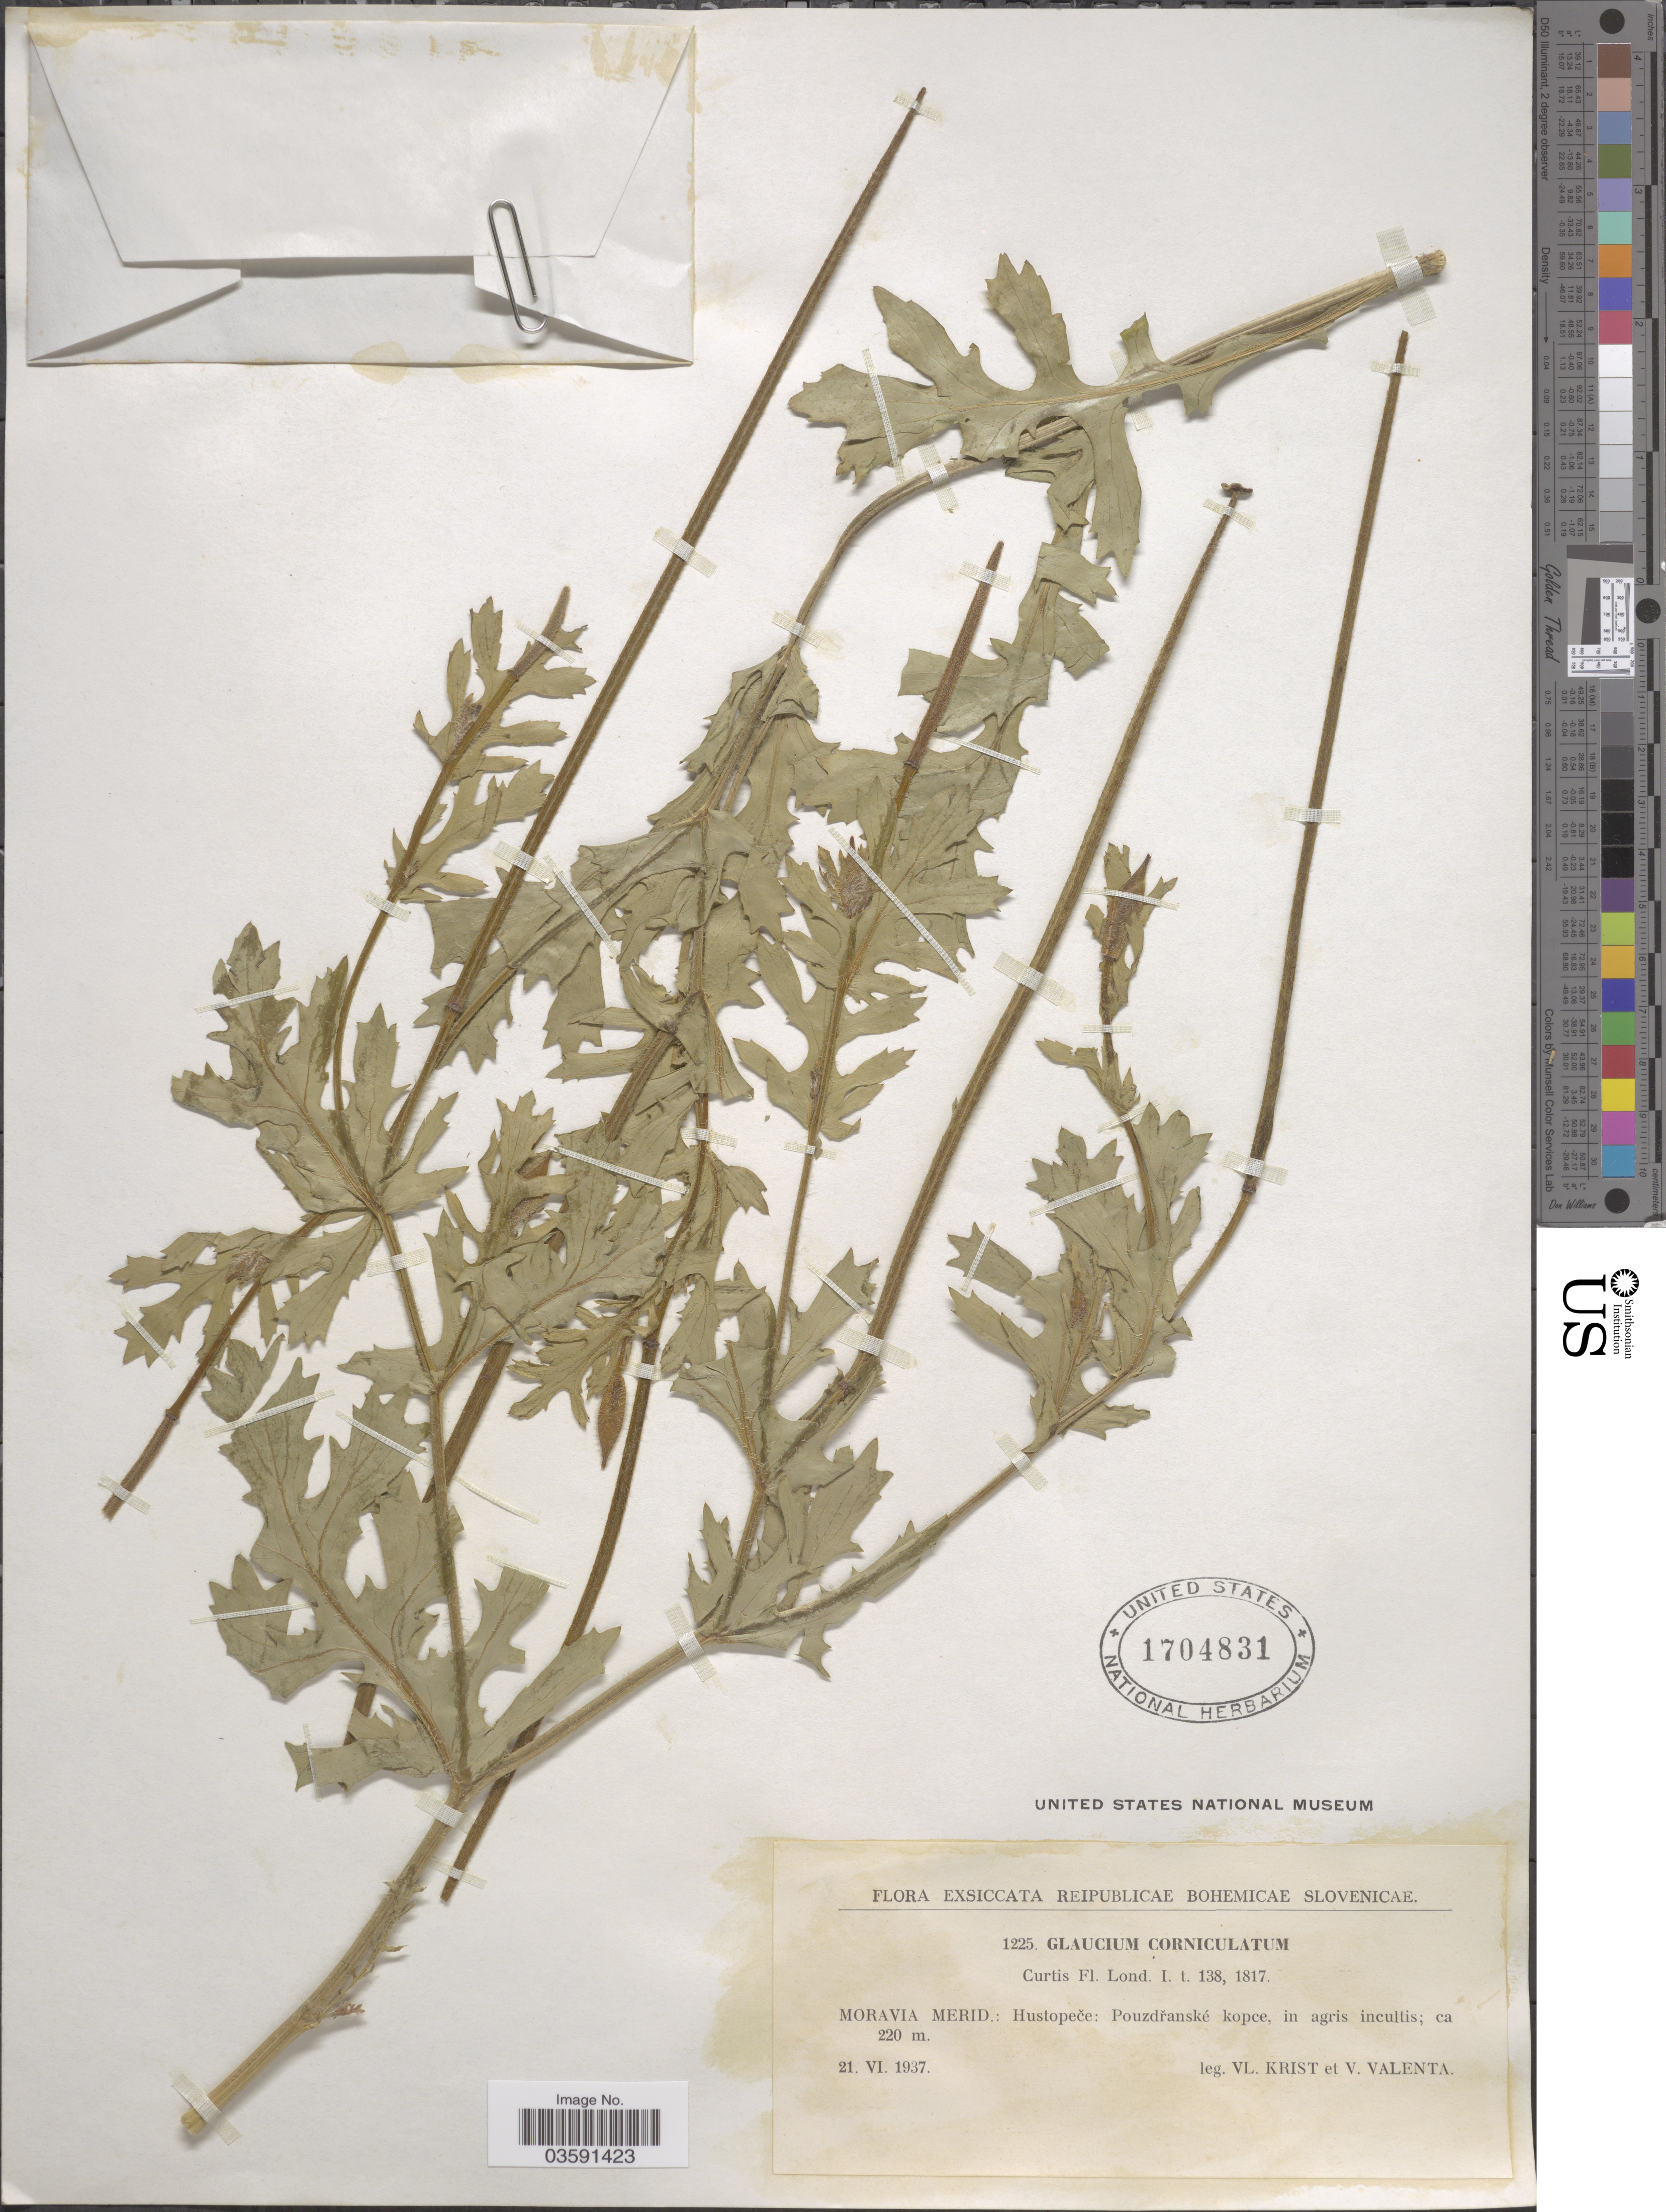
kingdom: Plantae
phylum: Tracheophyta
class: Magnoliopsida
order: Ranunculales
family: Papaveraceae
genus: Glaucium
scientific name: Glaucium corniculatum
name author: Curt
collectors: V. Krist & V. Valenta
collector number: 1225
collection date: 1937-06-21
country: Czechia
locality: Reipublicae Bohemicae Slovenicae. Moravia Merid.: Hustopeče: Pouzdřanské kopce.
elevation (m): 220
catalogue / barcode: US 1704831